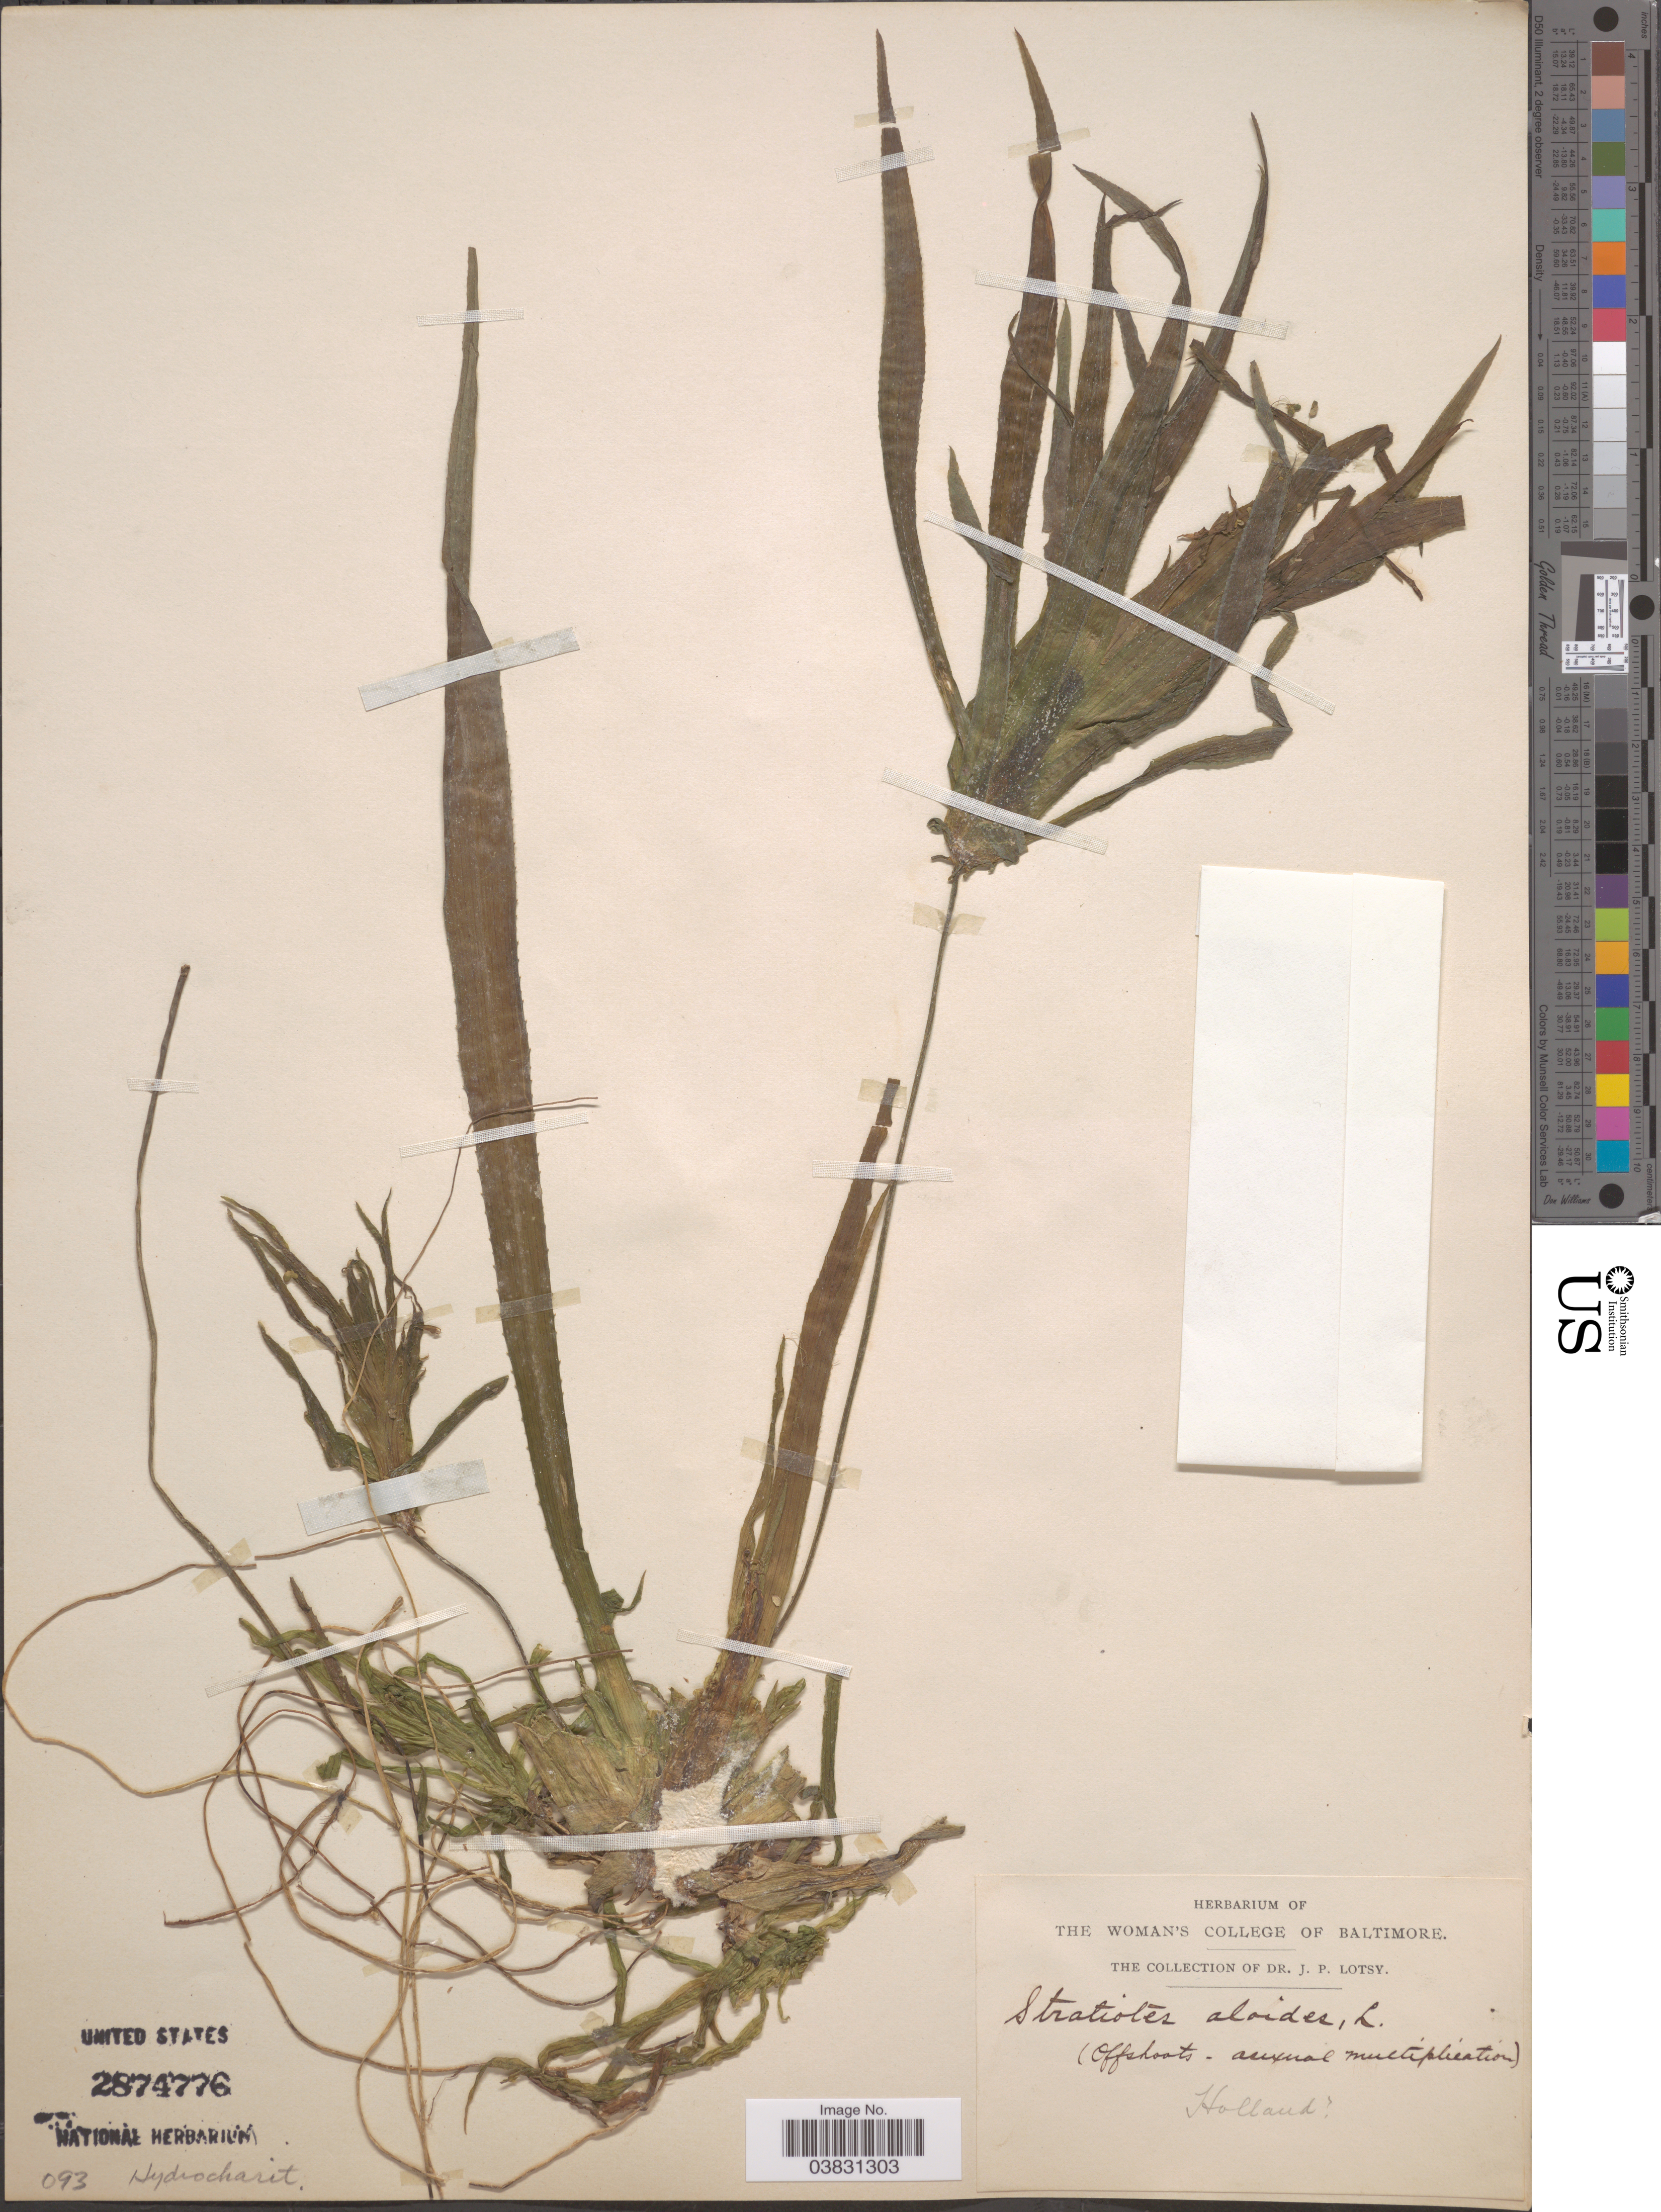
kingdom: Plantae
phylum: Tracheophyta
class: Liliopsida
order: Alismatales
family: Hydrocharitaceae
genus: Stratiotes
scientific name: Stratiotes aloides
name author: L.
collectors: J. Lotsy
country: Netherlands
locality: Holland [unsure placement]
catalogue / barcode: US 2874776